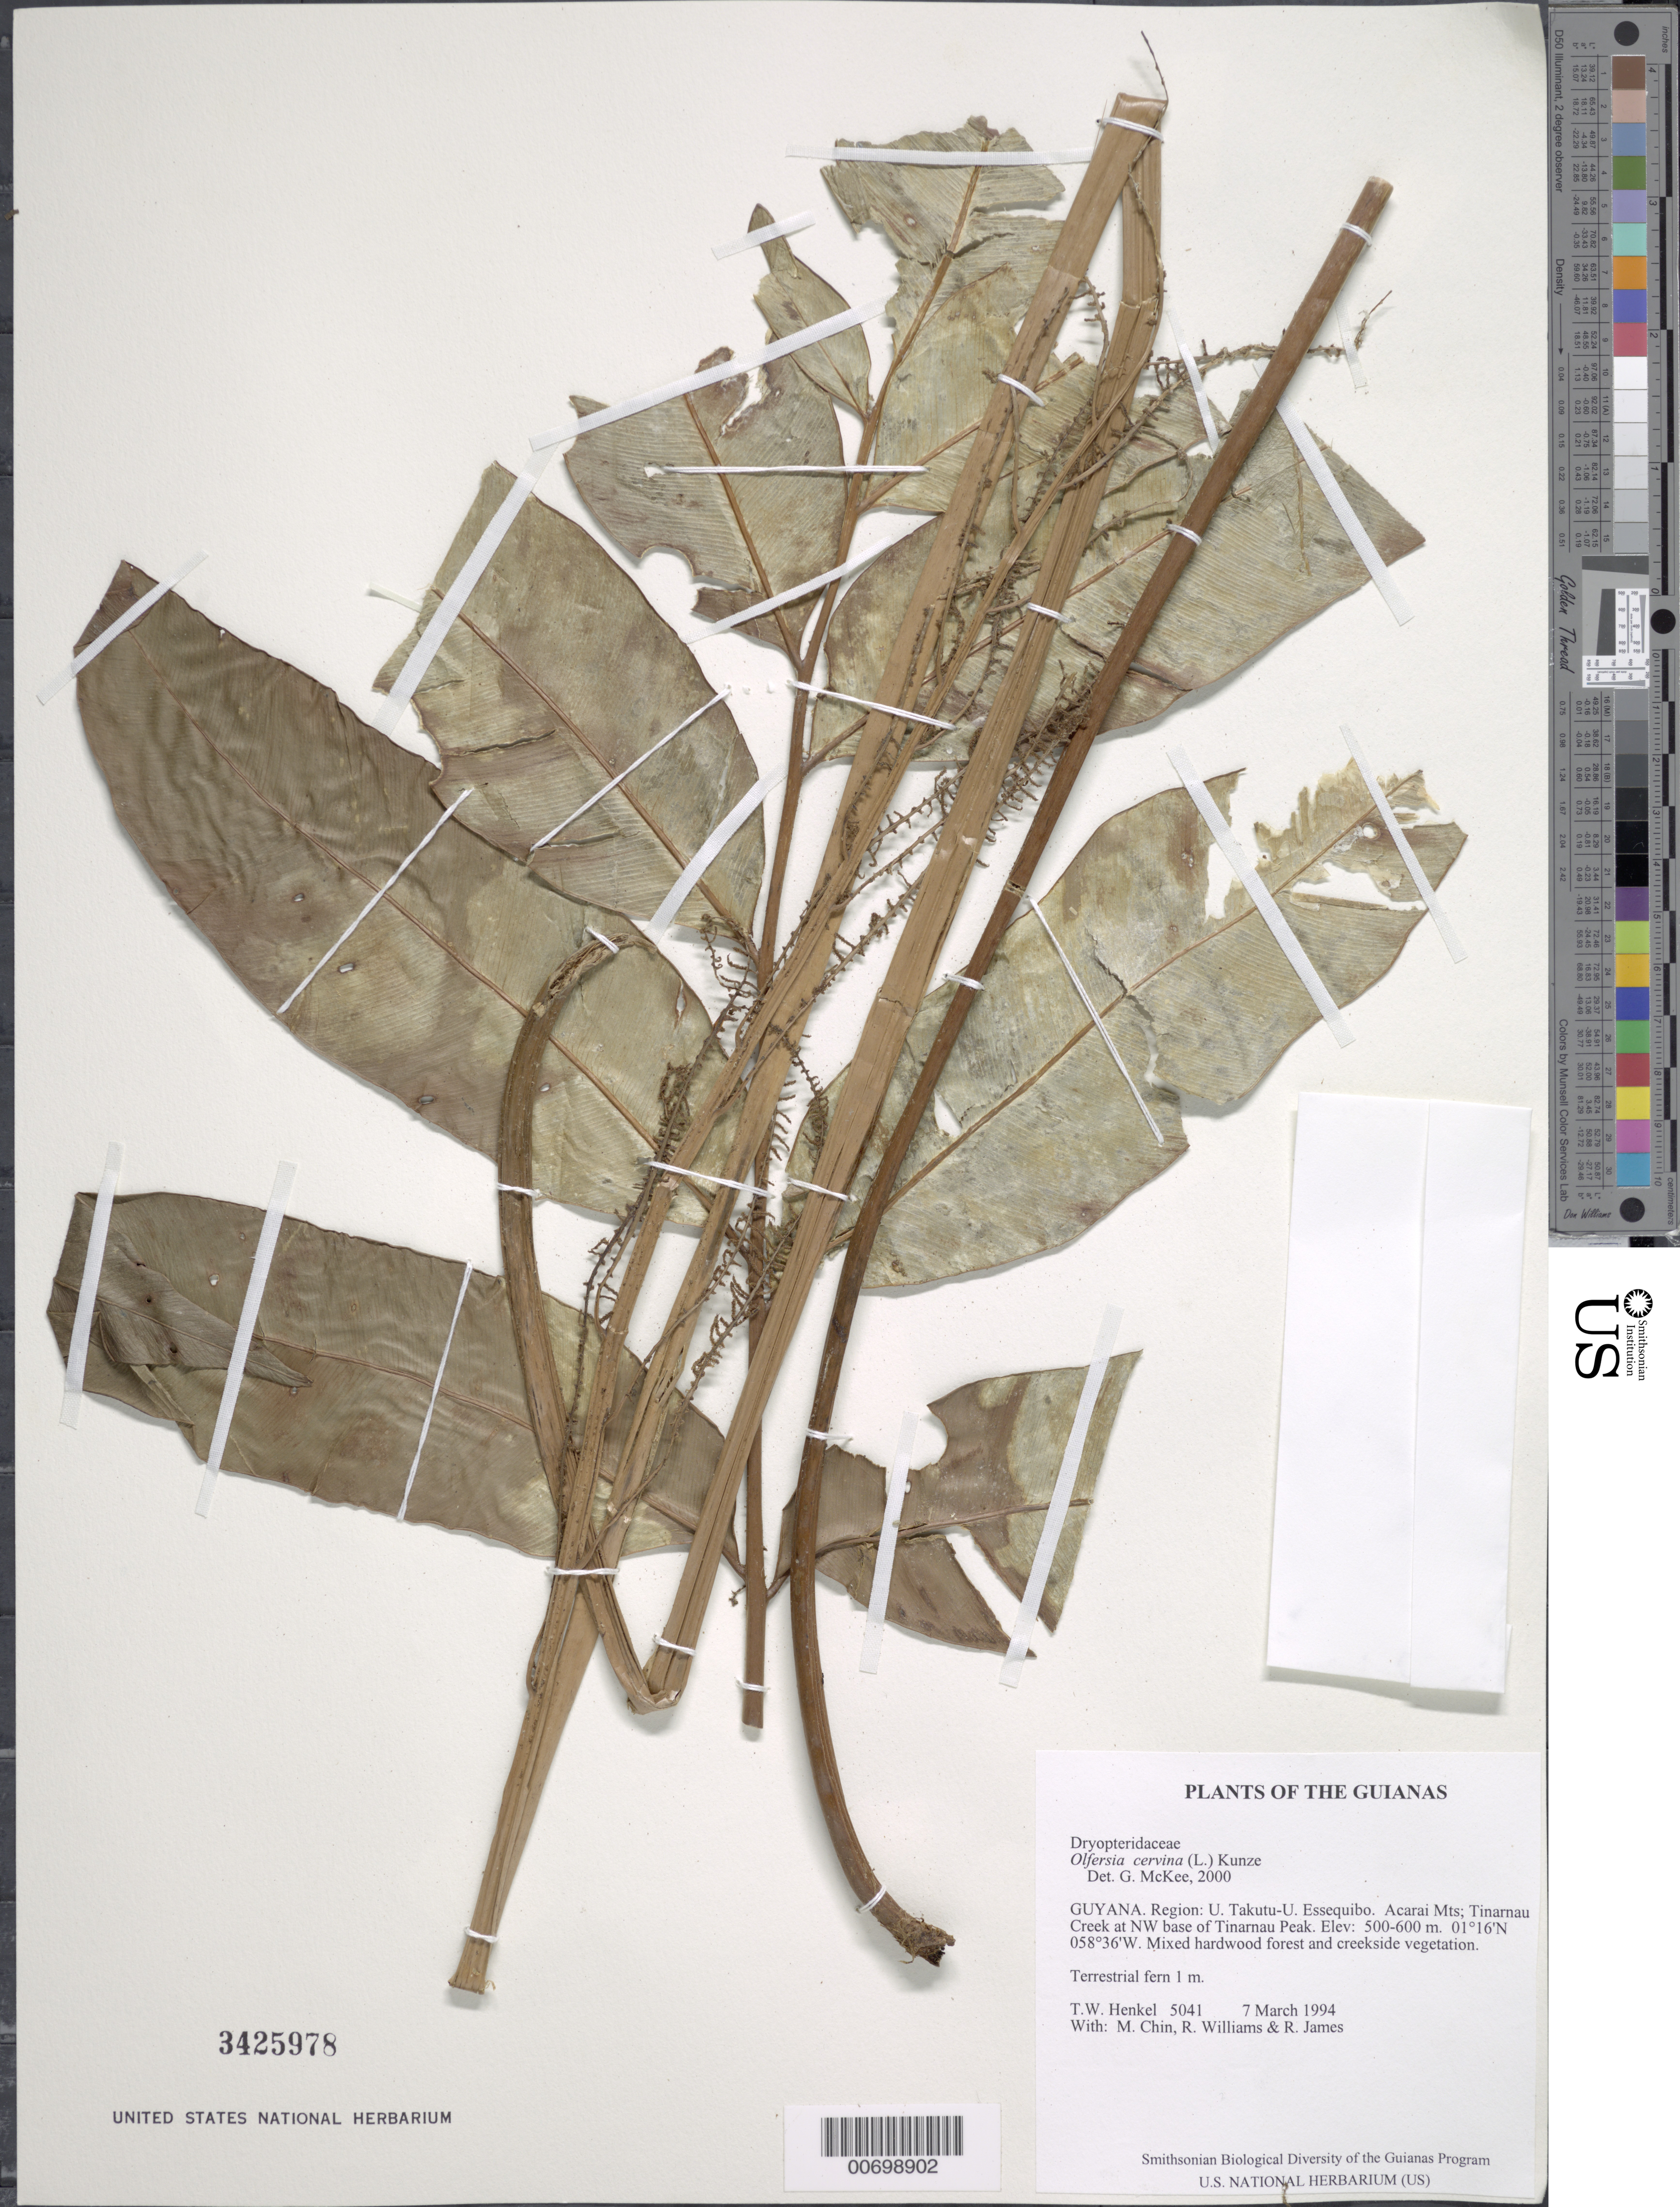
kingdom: Plantae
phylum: Tracheophyta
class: Polypodiopsida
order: Polypodiales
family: Dryopteridaceae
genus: Olfersia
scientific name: Olfersia cervina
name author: (L.) Kunze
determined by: McKee, G. S., (US), NMNH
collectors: T. Henkel, M. Chin, R. Williams & R. James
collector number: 5041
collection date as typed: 7 March 1994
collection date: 1994-03-07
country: Guyana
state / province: U. Takutu-U. Essequibo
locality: Acarai Mts; Tinarnau Creek at NW base of Tinarnau Peak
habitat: Mixed hardwood forest and creekside vegetation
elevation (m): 500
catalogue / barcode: US 3425978